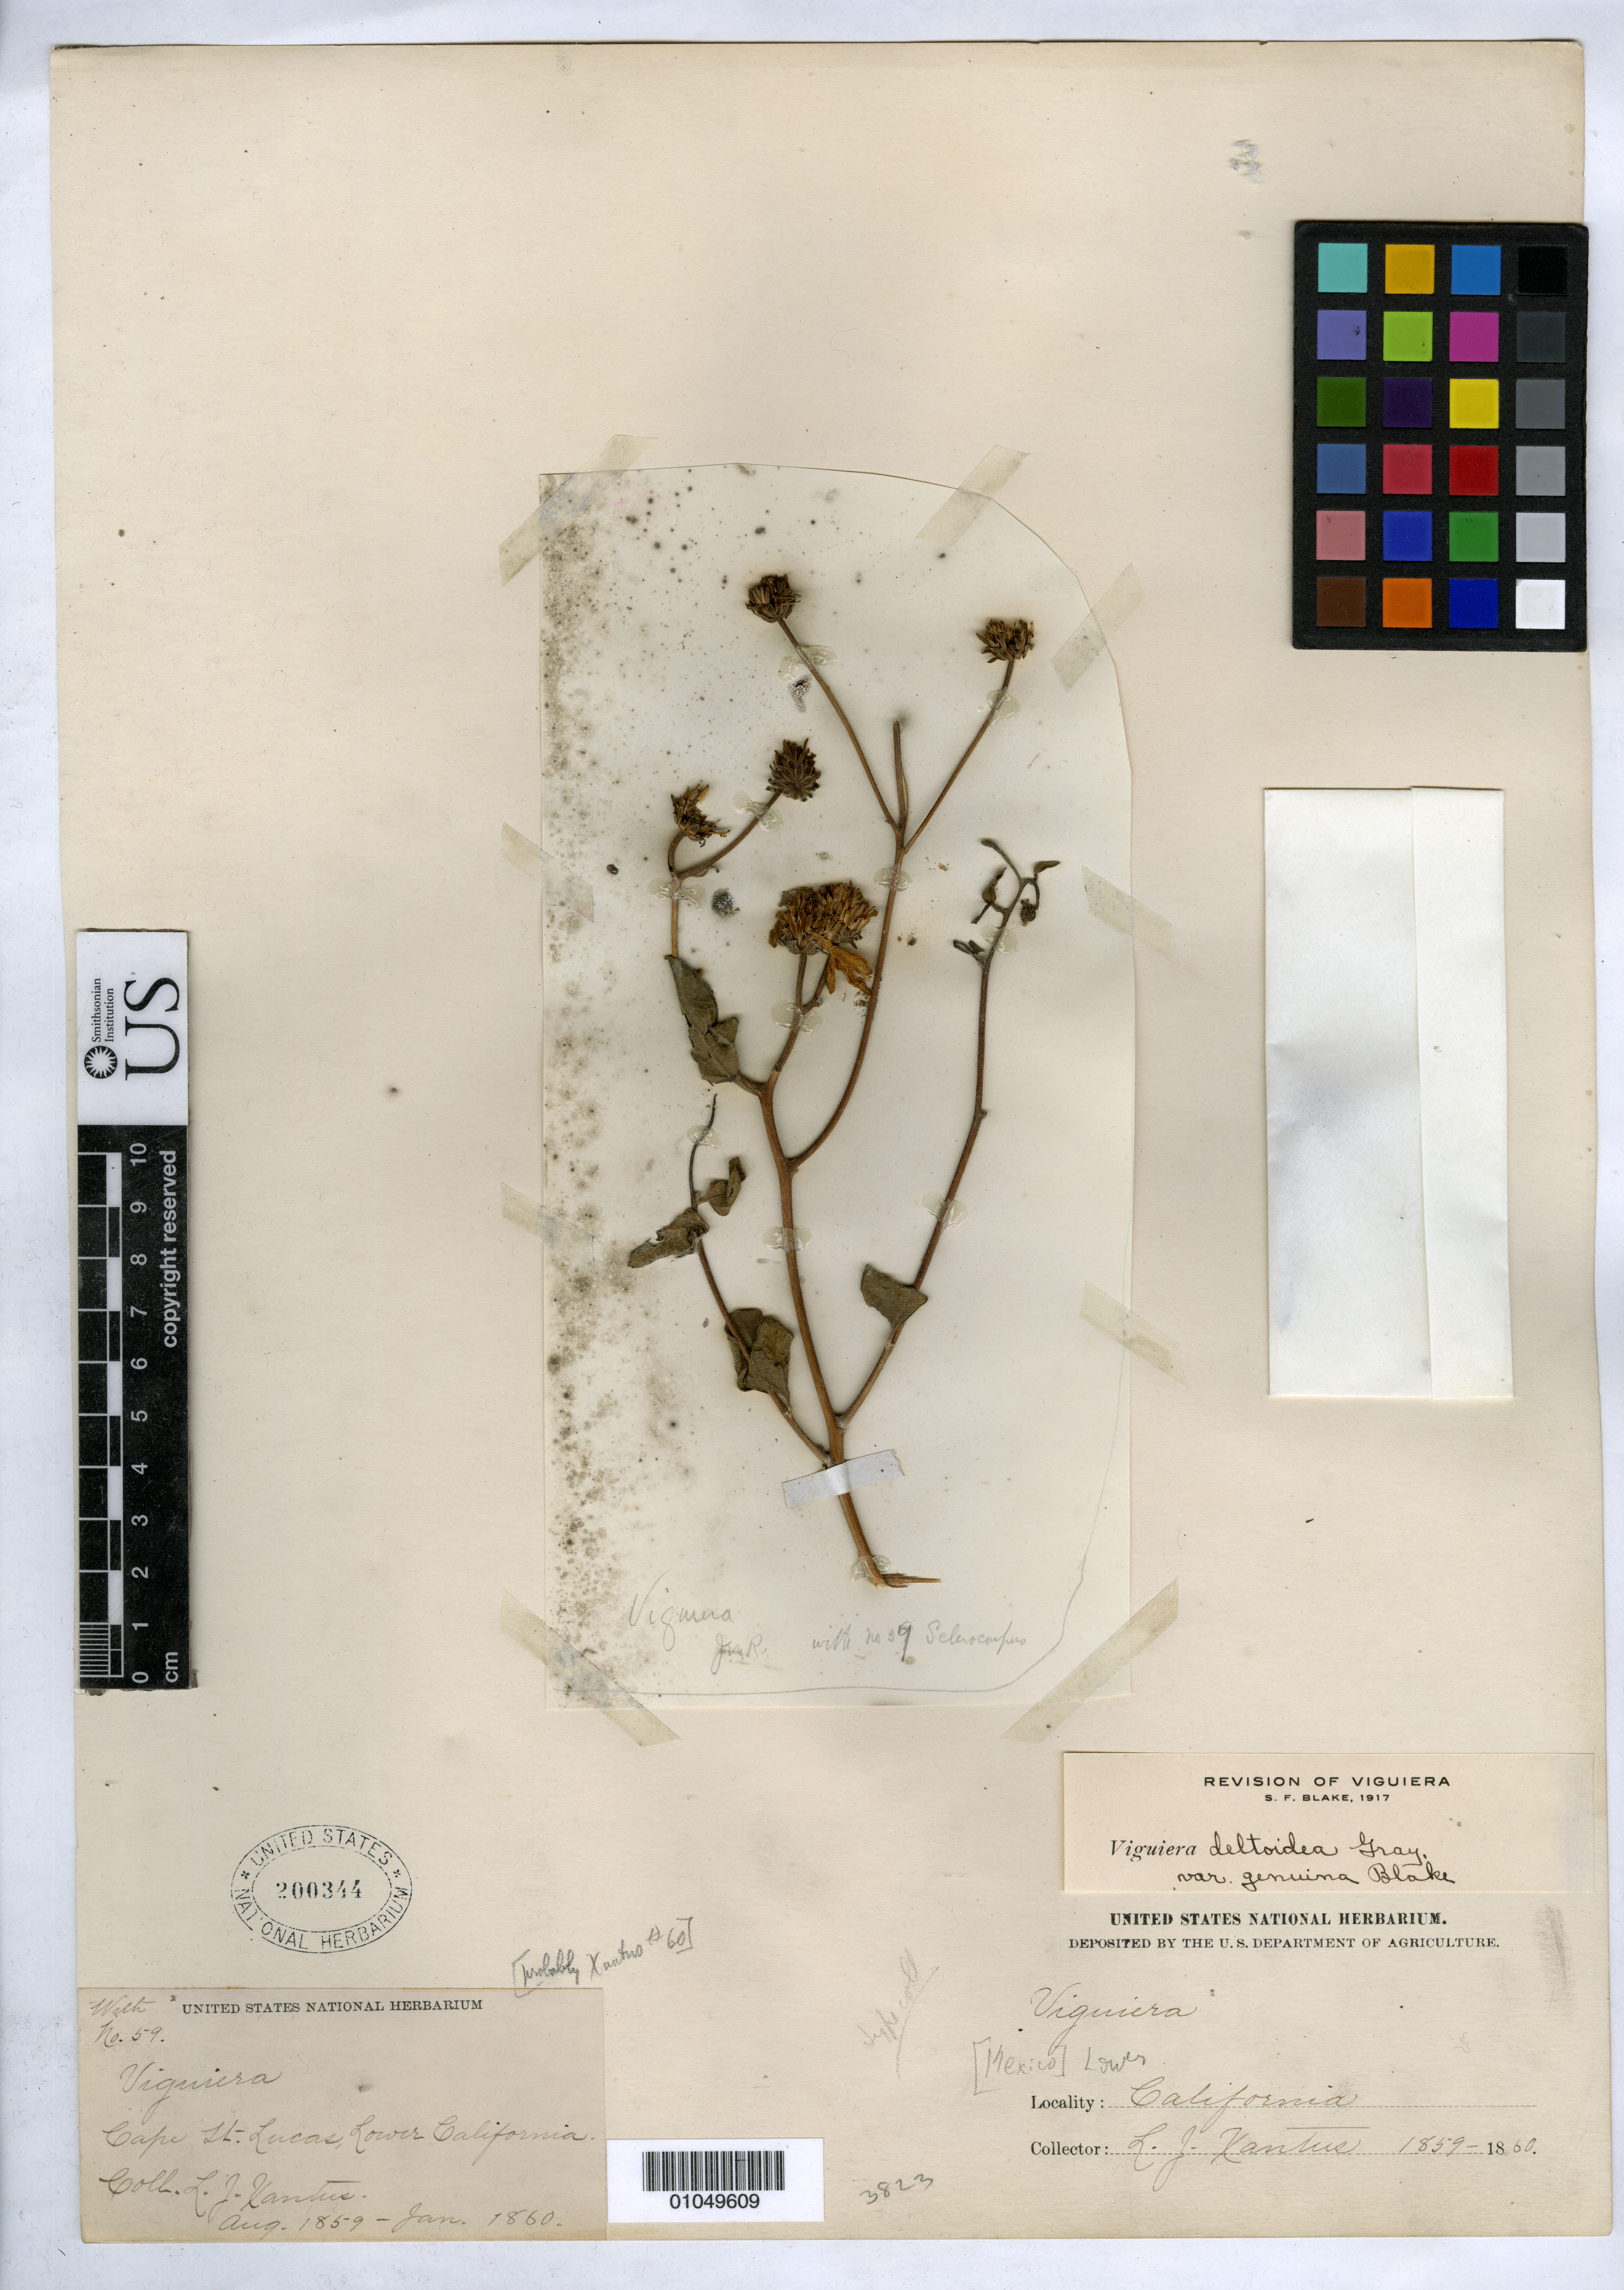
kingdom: Plantae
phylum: Tracheophyta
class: Magnoliopsida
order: Asterales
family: Asteraceae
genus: Viguiera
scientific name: Viguiera deltoidea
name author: A. Gray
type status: Possible Isolectotype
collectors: L. J. Xantus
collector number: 59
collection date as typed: Aug 1859 to -- Jan 1860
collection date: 1859-08/1860-01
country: Mexico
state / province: Baja California Sur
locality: Cape St. Lucas, Lower California.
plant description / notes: Originally annotated as "With No. 59", probably = Xantus 60 (?).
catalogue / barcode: US 2000344